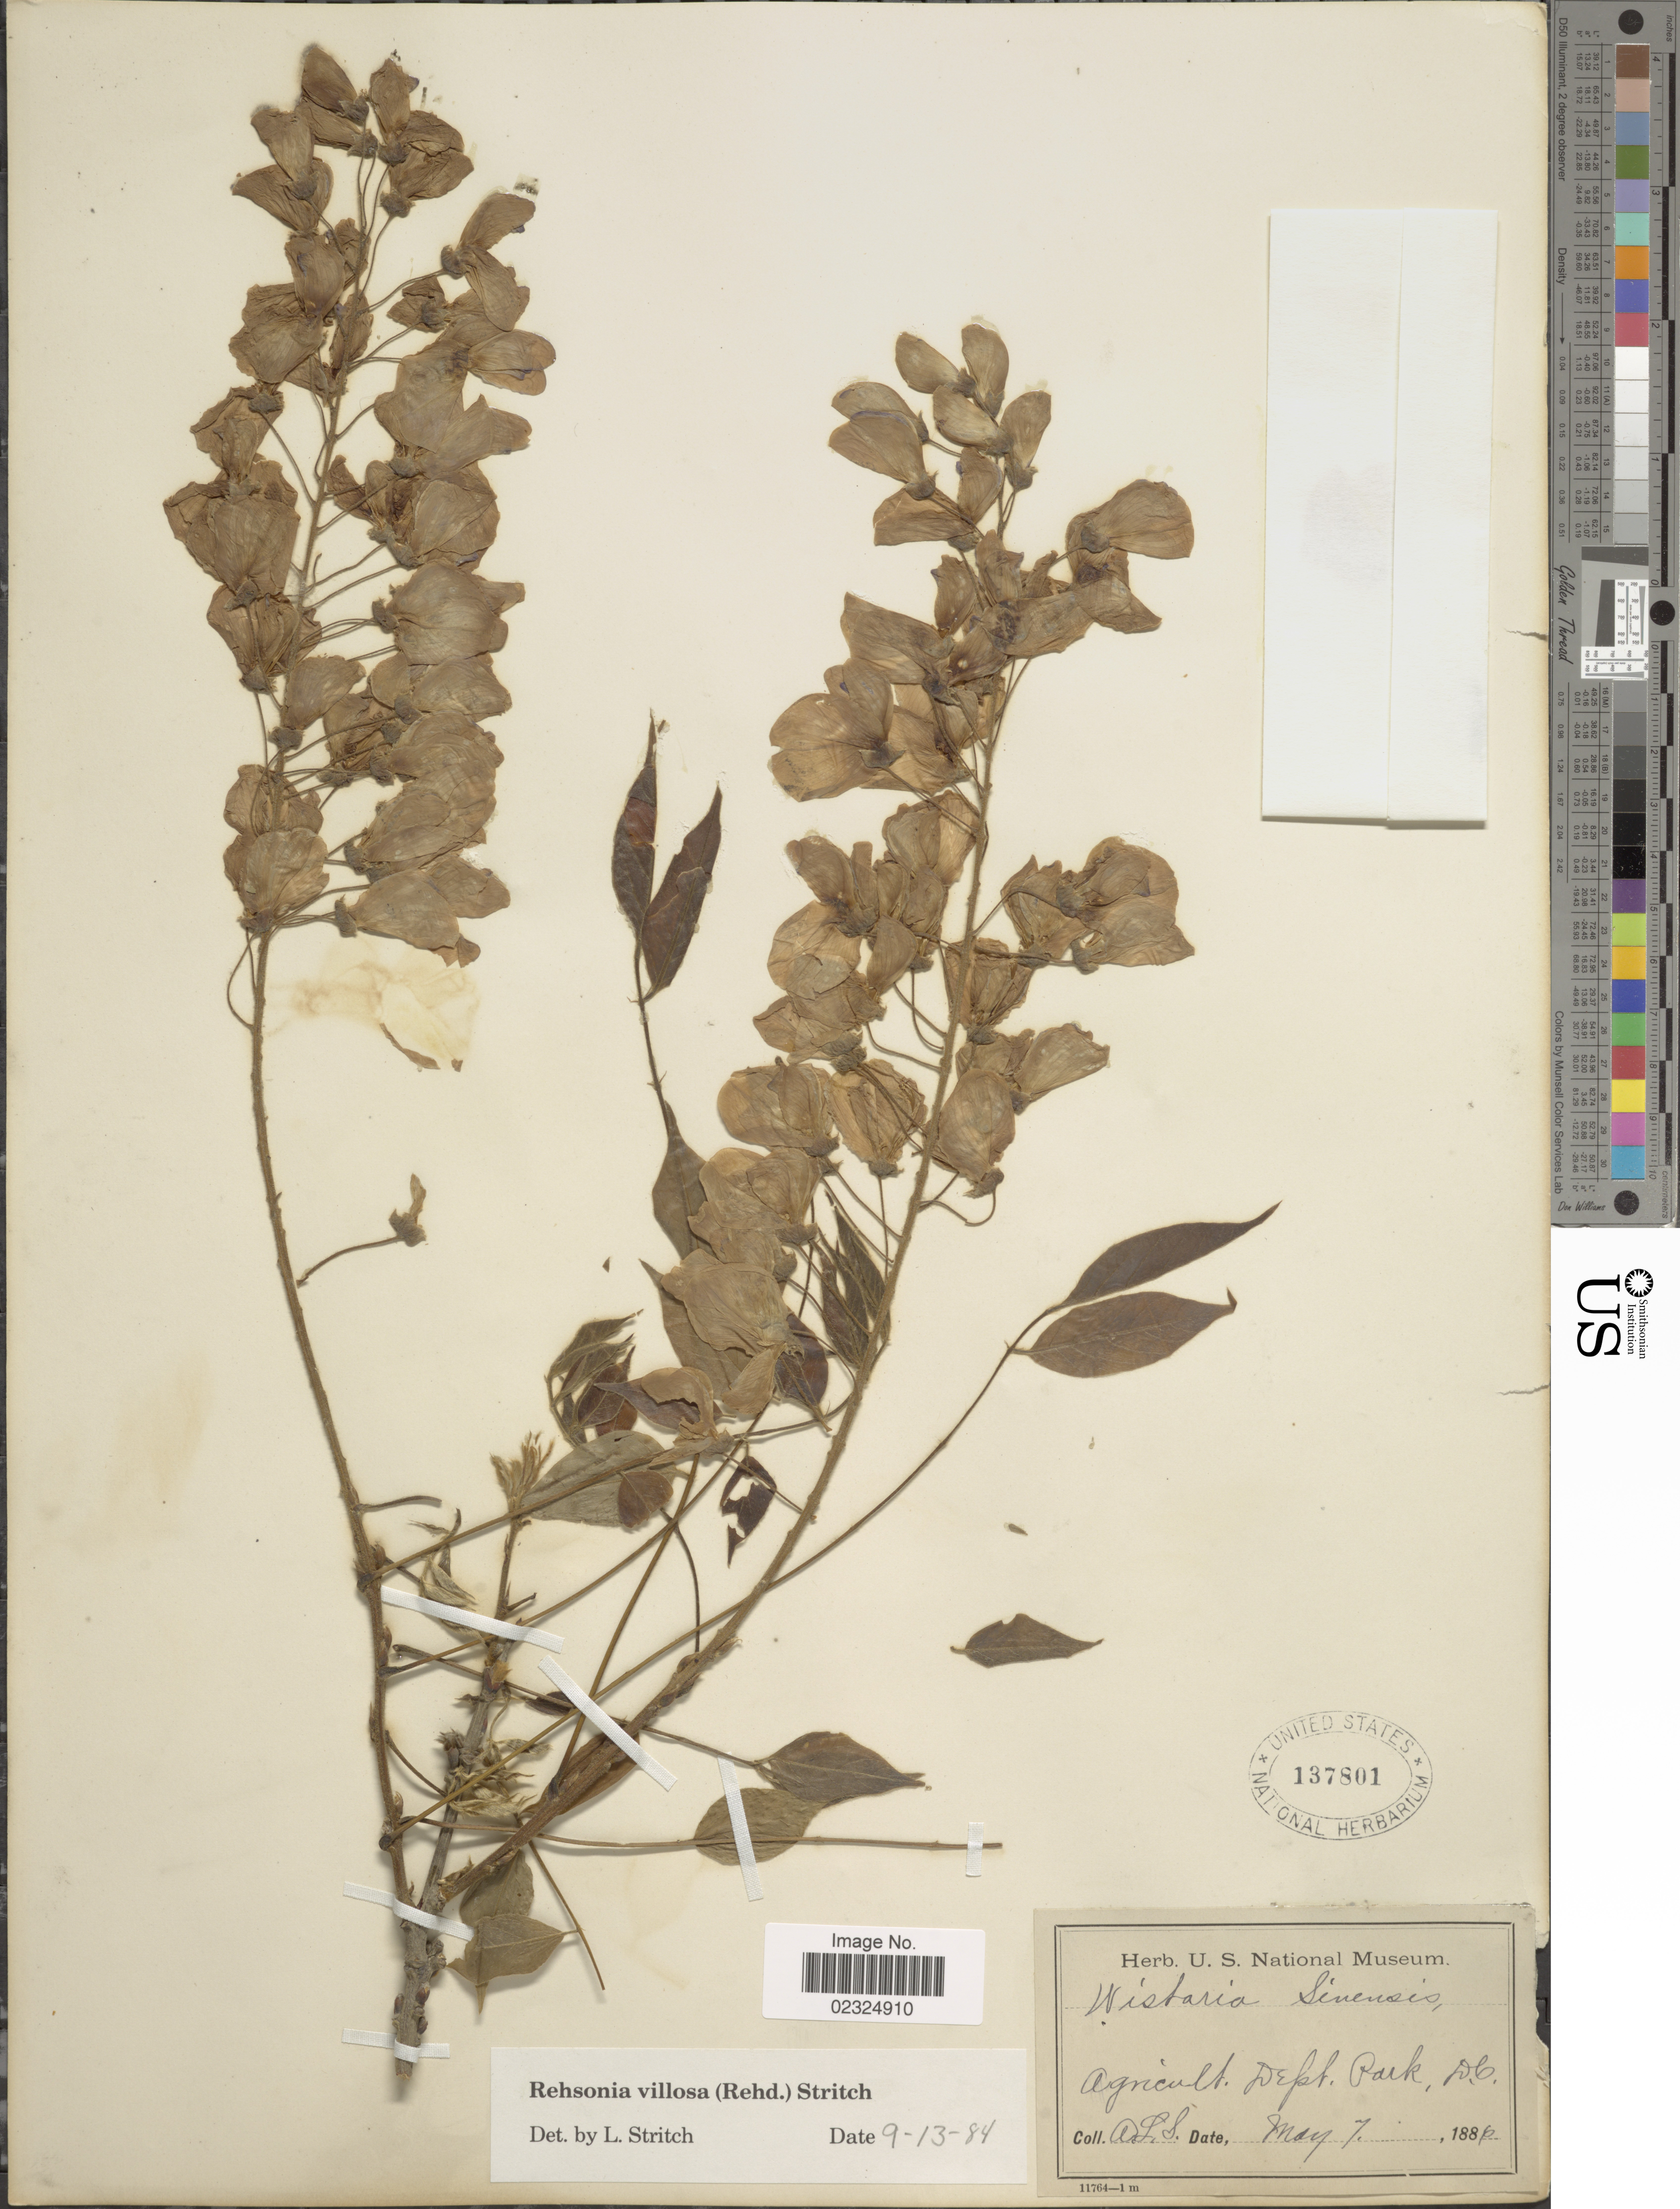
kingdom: Plantae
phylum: Tracheophyta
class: Magnoliopsida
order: Fabales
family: Fabaceae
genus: Wisteria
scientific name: Wisteria villosa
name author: Rehder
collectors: A. L. S.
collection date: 1886-05-07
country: United States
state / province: District of Columbia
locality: Agricult. Dept. Park., D.C.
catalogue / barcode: US 137801